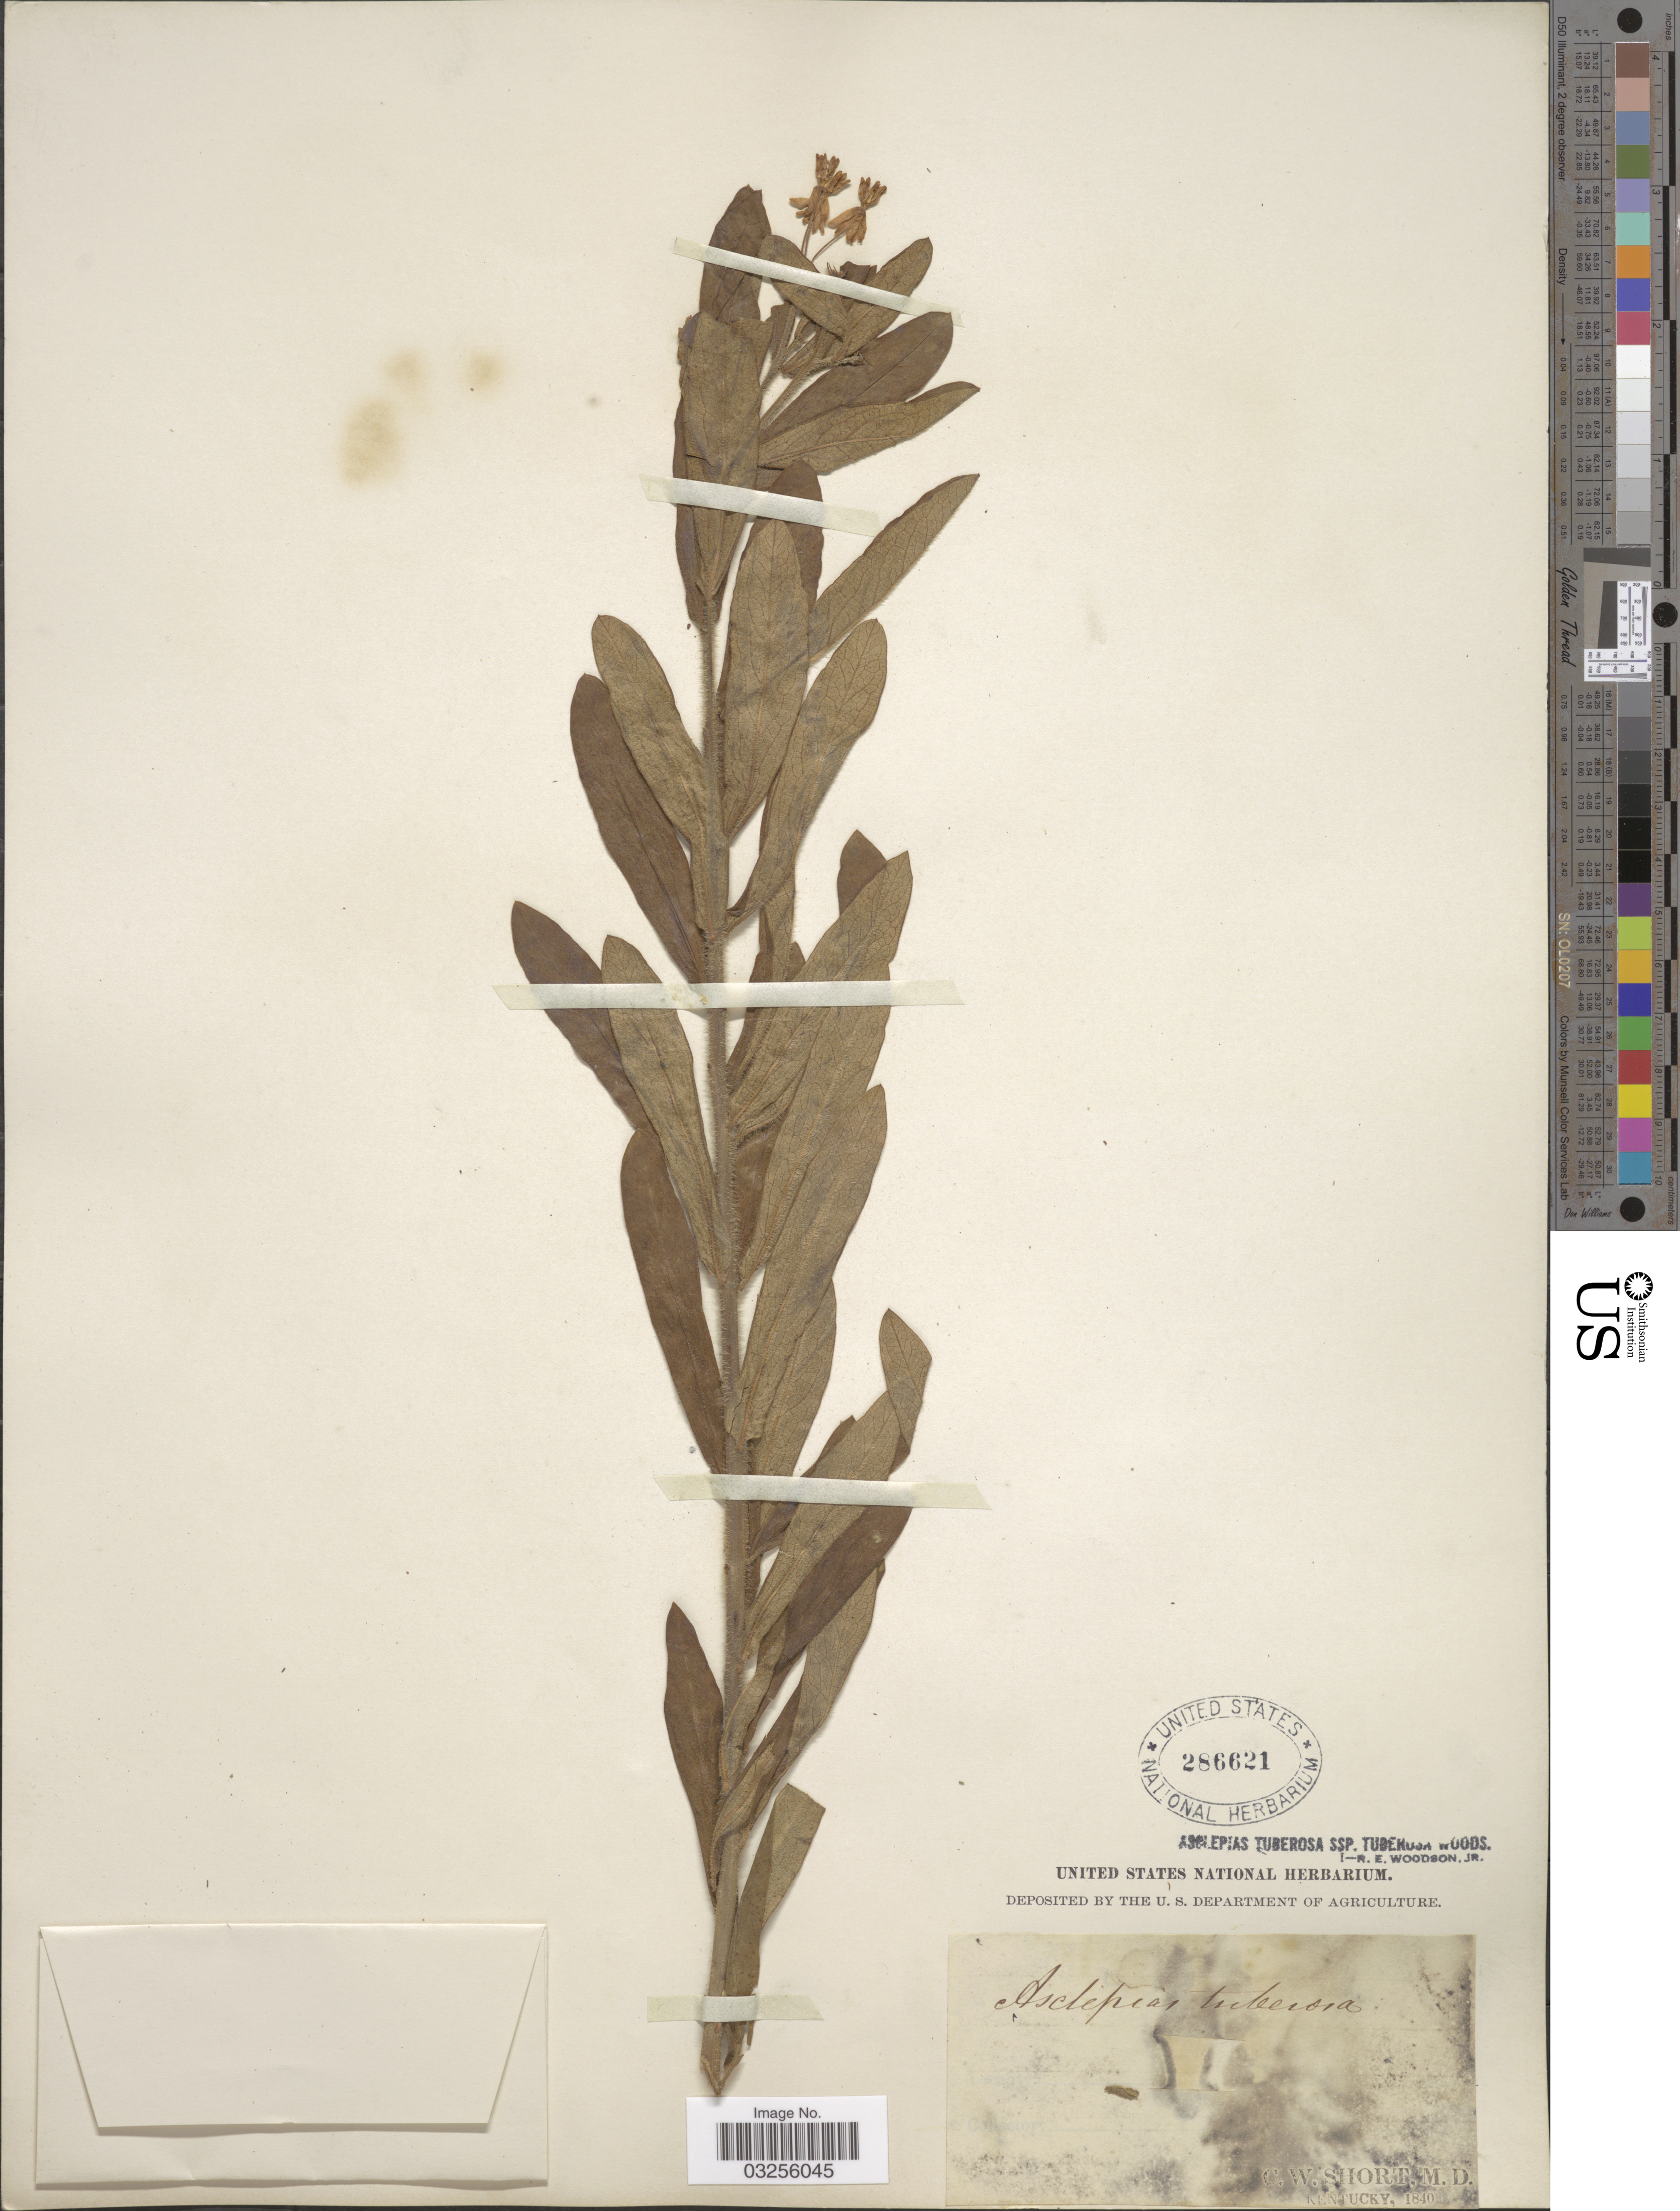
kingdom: Plantae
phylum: Tracheophyta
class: Magnoliopsida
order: Gentianales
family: Apocynaceae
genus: Asclepias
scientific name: Asclepias tuberosa subsp. tuberosa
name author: L.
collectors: C. W. Short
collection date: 1840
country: United States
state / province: Kentucky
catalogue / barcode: US 286621